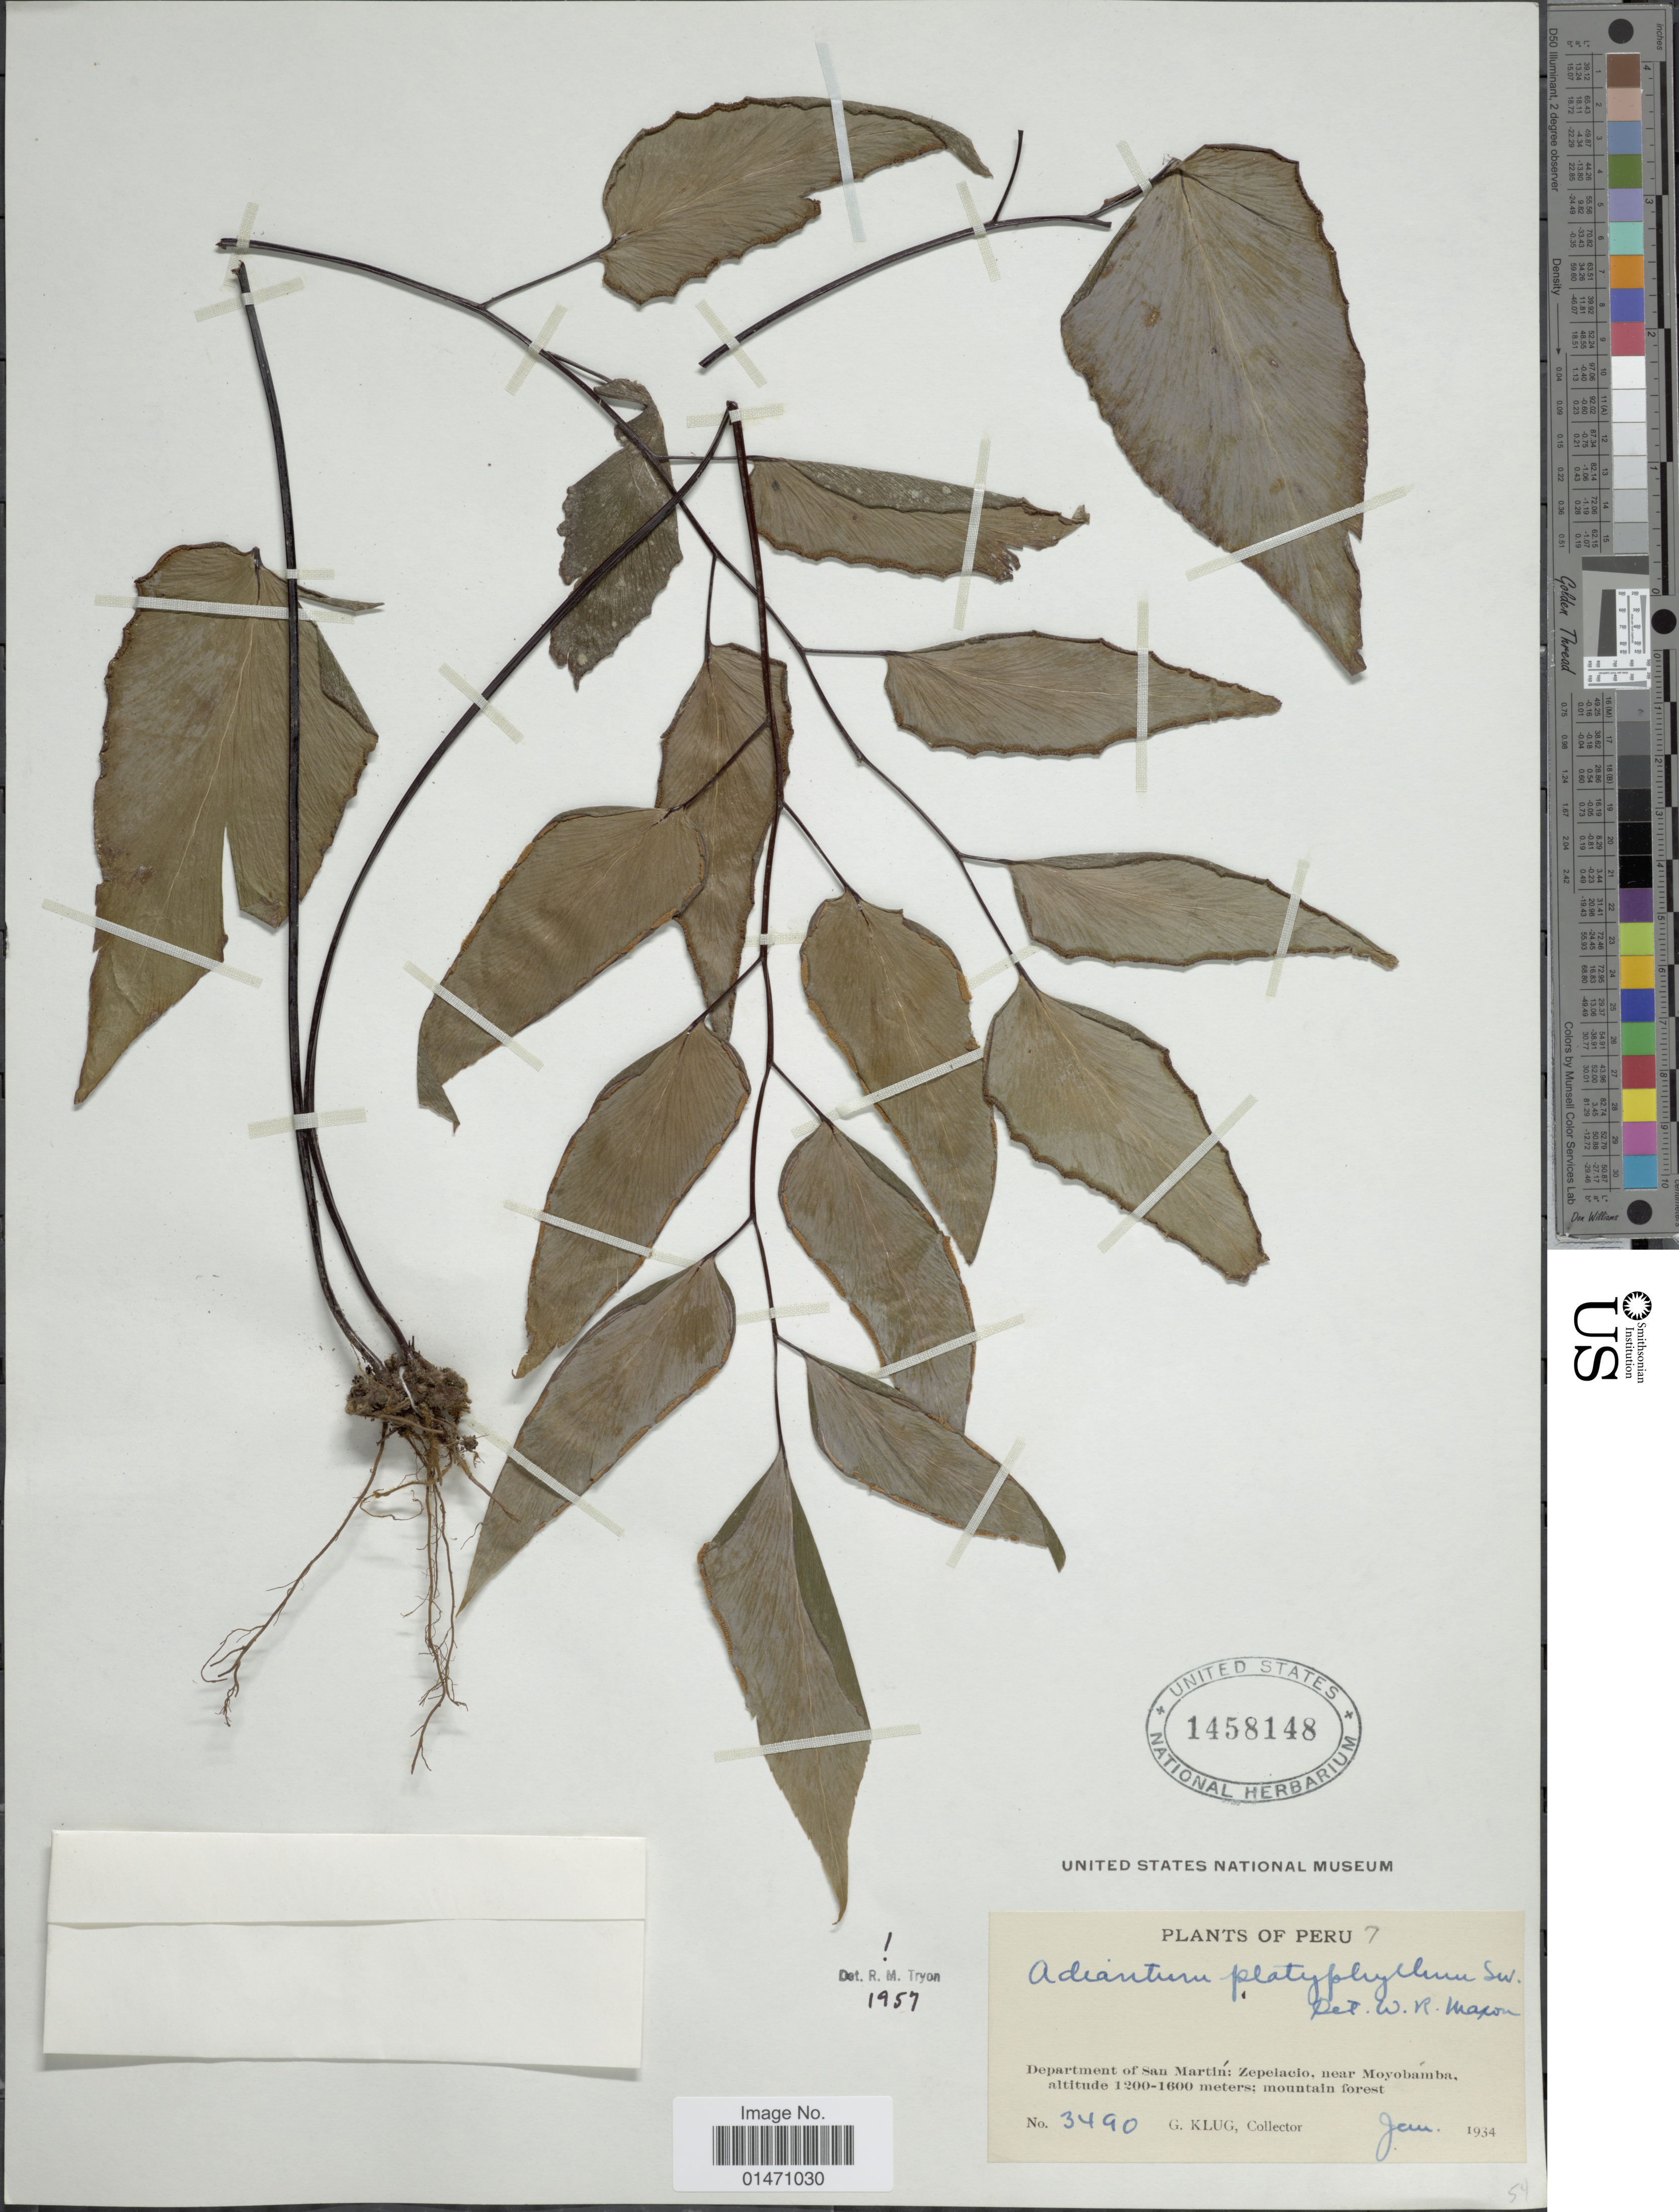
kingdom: Plantae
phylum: Tracheophyta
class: Polypodiopsida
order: Polypodiales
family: Pteridaceae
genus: Adiantum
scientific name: Adiantum platyphyllum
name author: Sw.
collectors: G. Klug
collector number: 3490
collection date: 1934-01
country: Peru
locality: Department of San Martin: Zepalacio, near Moyobamba, mountain forest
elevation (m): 1200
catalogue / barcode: US 1458148